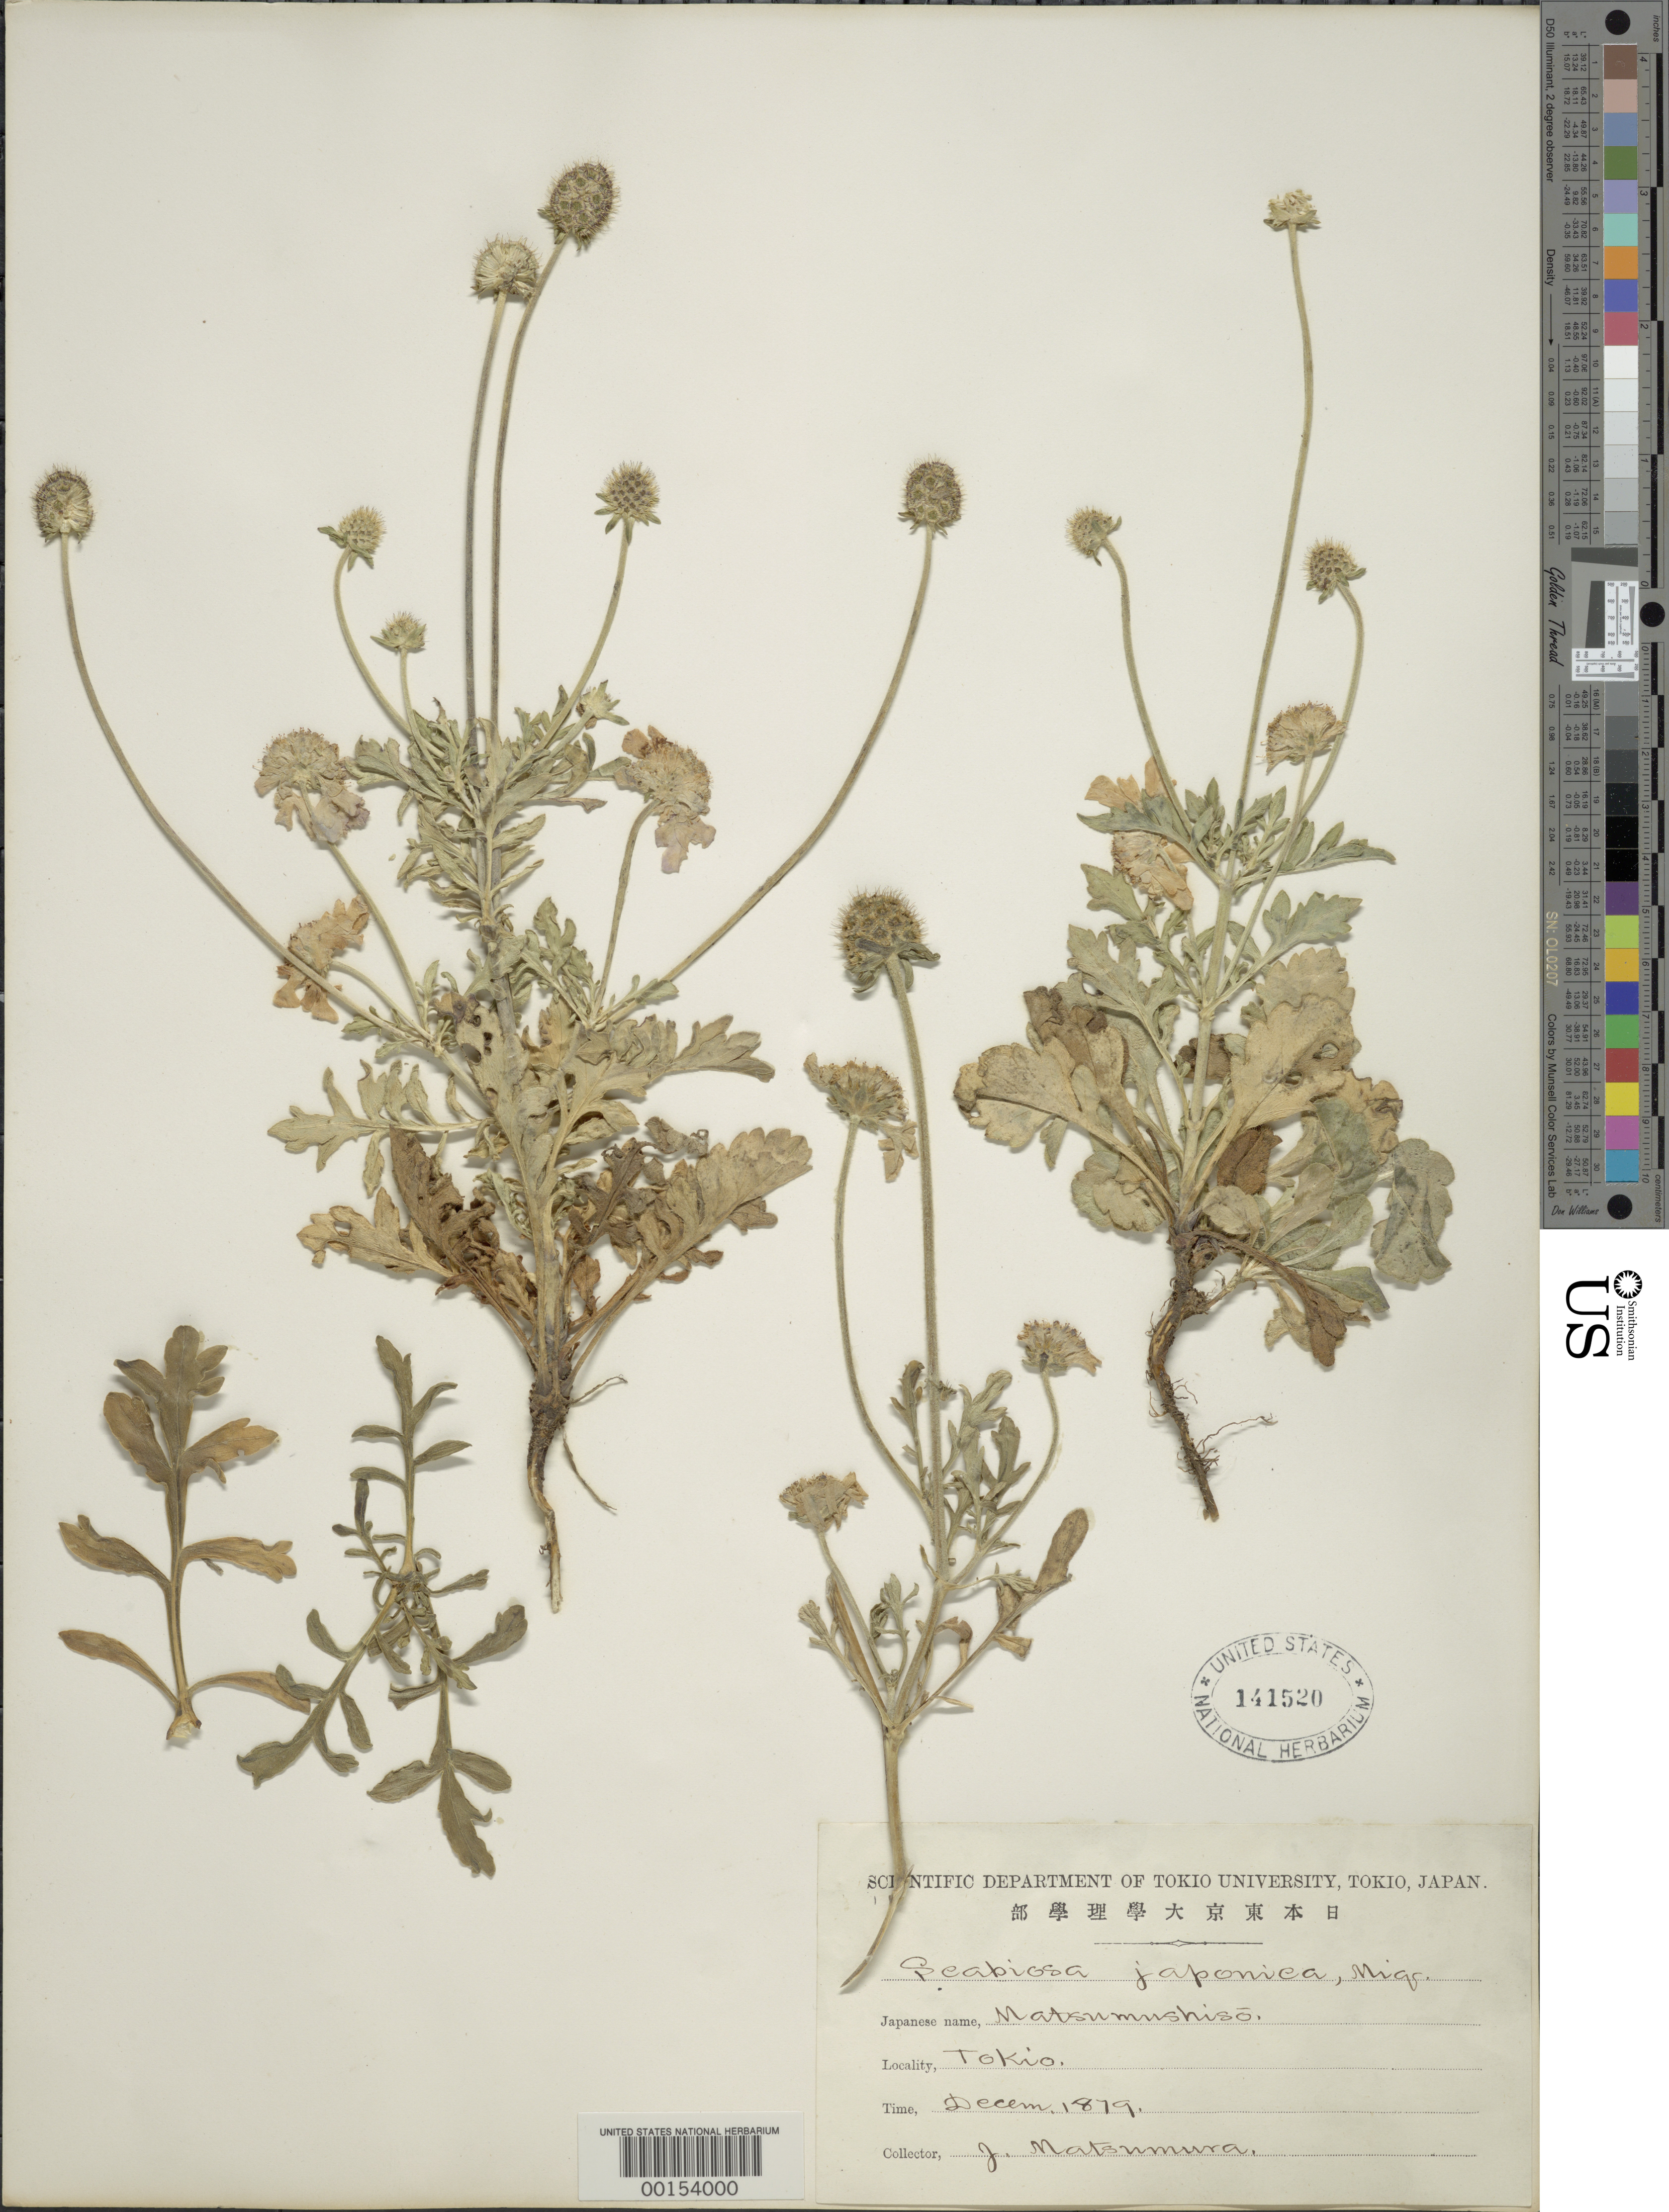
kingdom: Plantae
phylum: Tracheophyta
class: Magnoliopsida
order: Dipsacales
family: Caprifoliaceae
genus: Scabiosa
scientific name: Scabiosa japonica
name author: Miq.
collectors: J. Matsumura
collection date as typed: Dec 1879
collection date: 1879-12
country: Japan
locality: Tokio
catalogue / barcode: US 141520